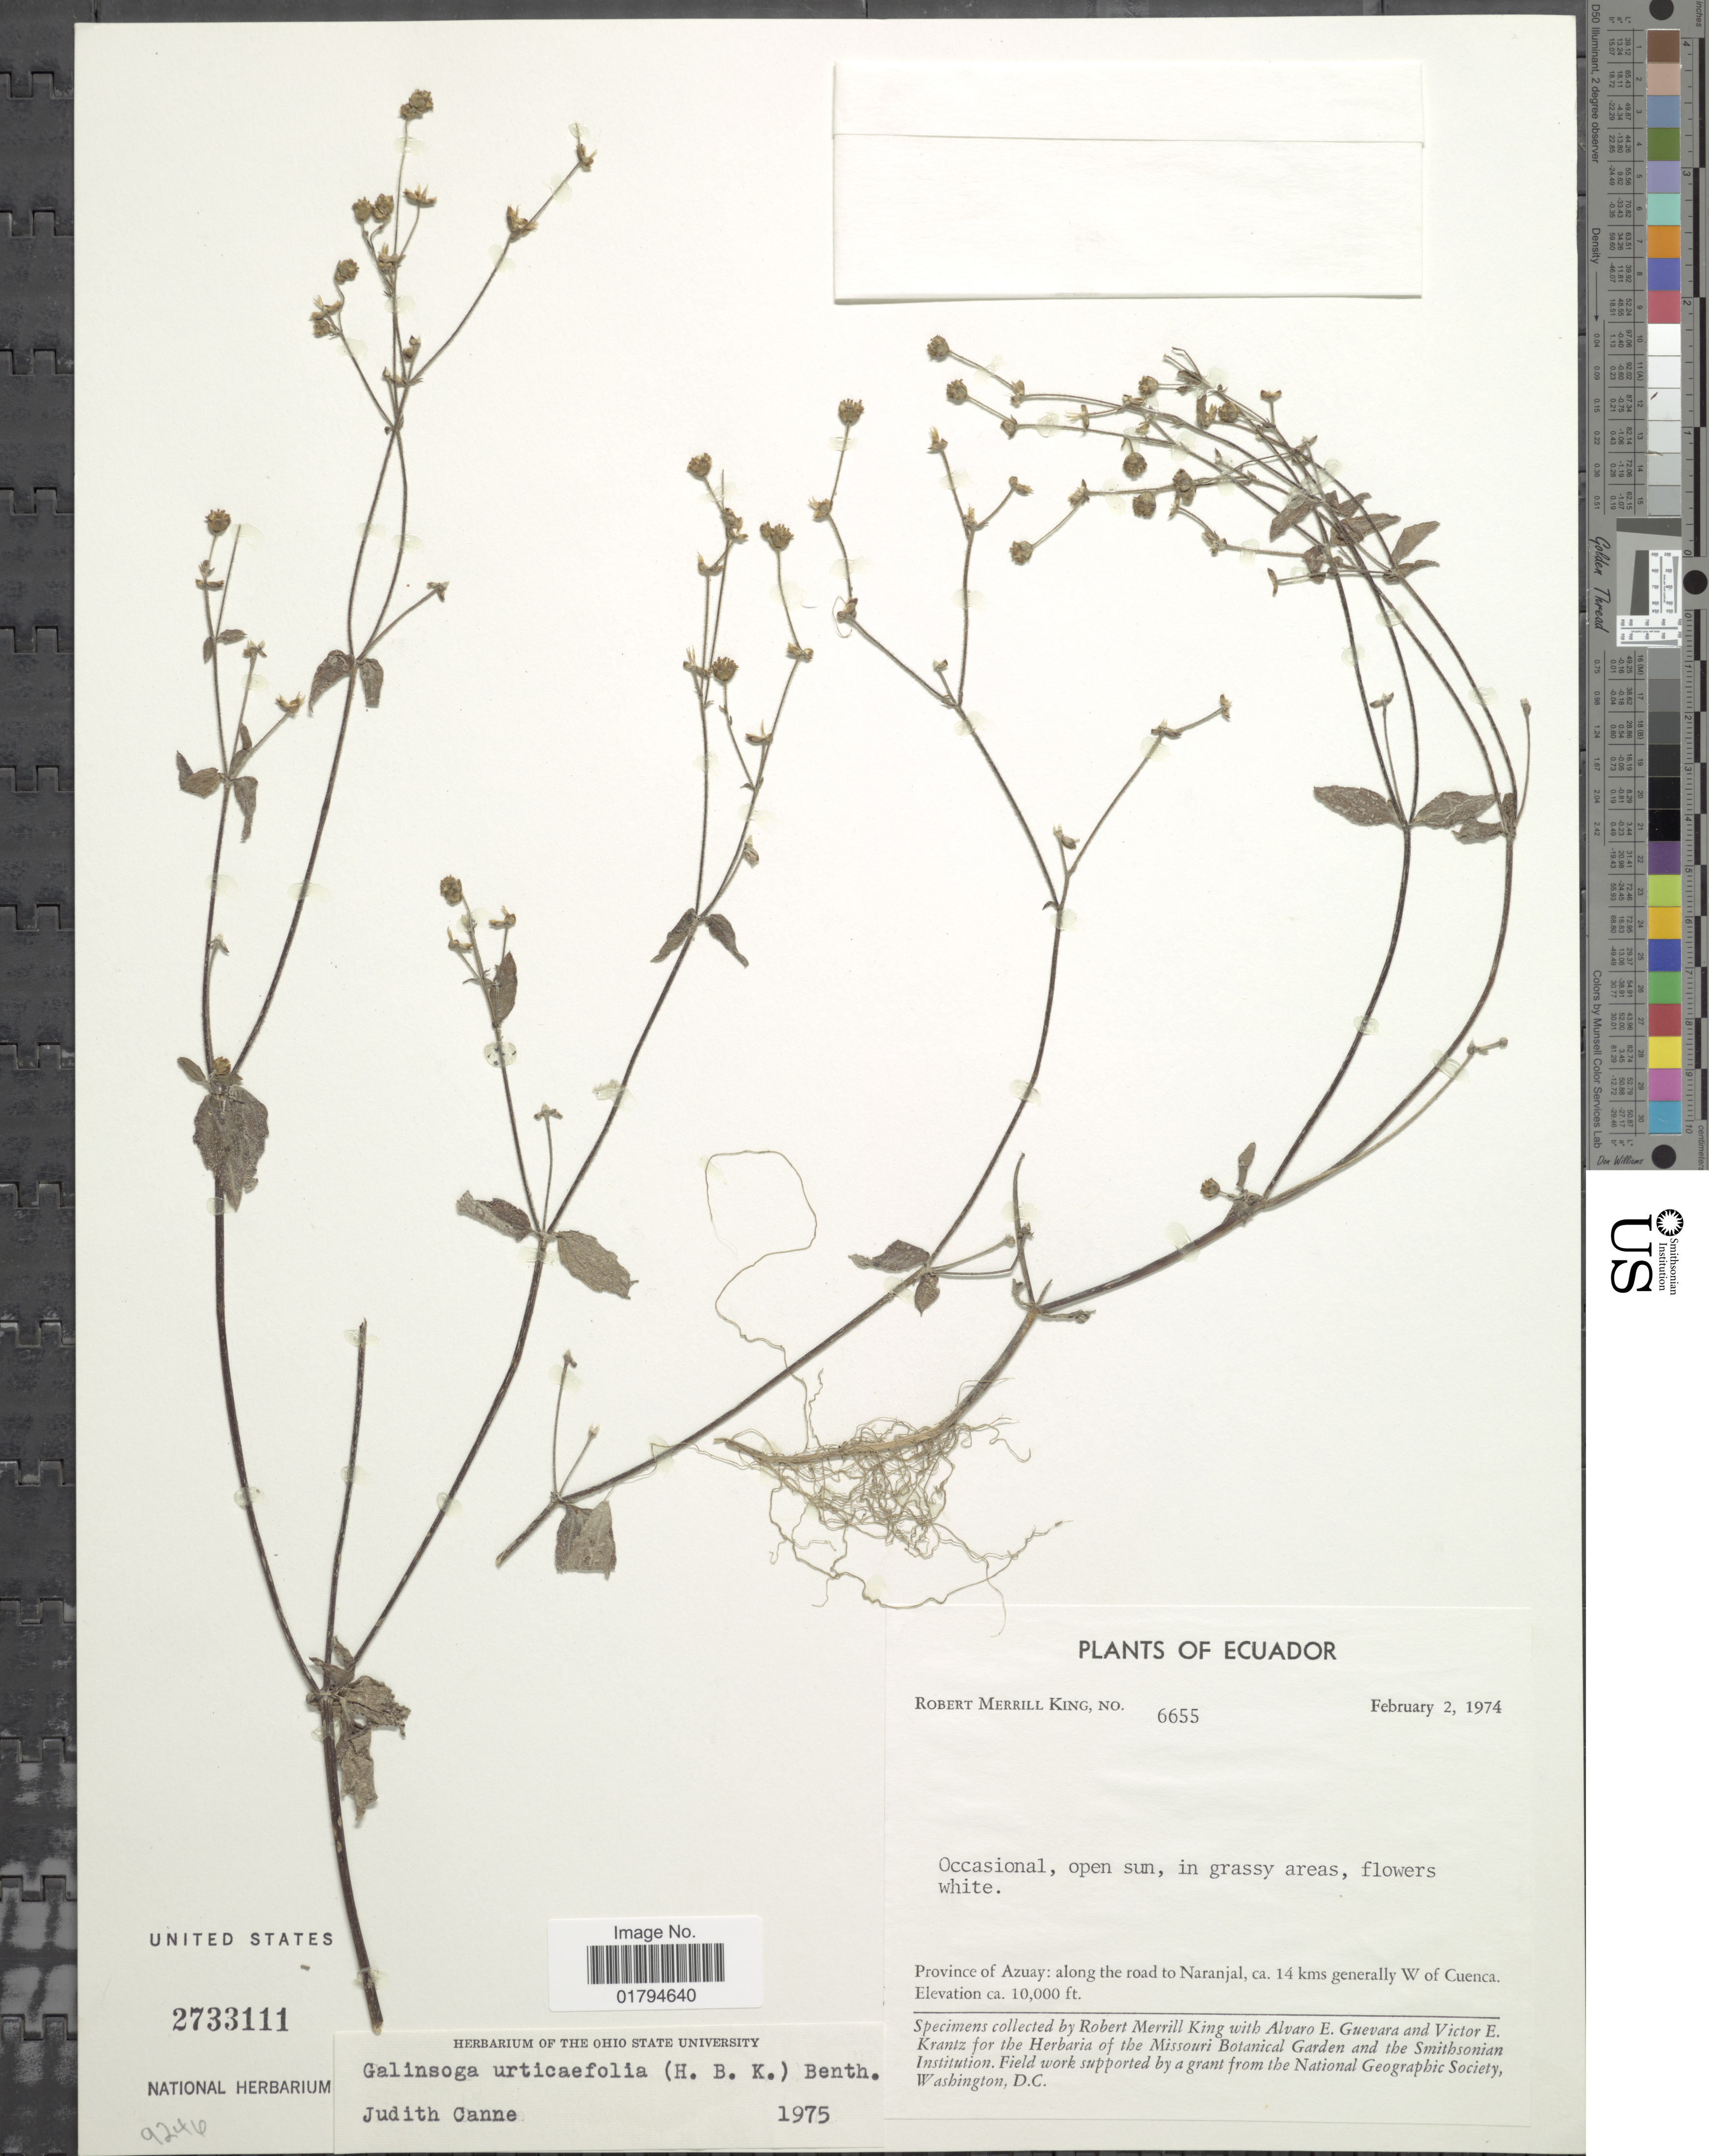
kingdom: Plantae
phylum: Tracheophyta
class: Magnoliopsida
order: Asterales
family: Asteraceae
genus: Galinsoga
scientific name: Galinsoga urticaefolia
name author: Ruiz & Pav.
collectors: R. M. King, A. E. Guevara & V. Krantz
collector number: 6655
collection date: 1974-02-02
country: Ecuador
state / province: Azuay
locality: Along the road to naranjal, ca. 14 kms generally W of Cuenca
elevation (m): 3048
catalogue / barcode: US 2733111